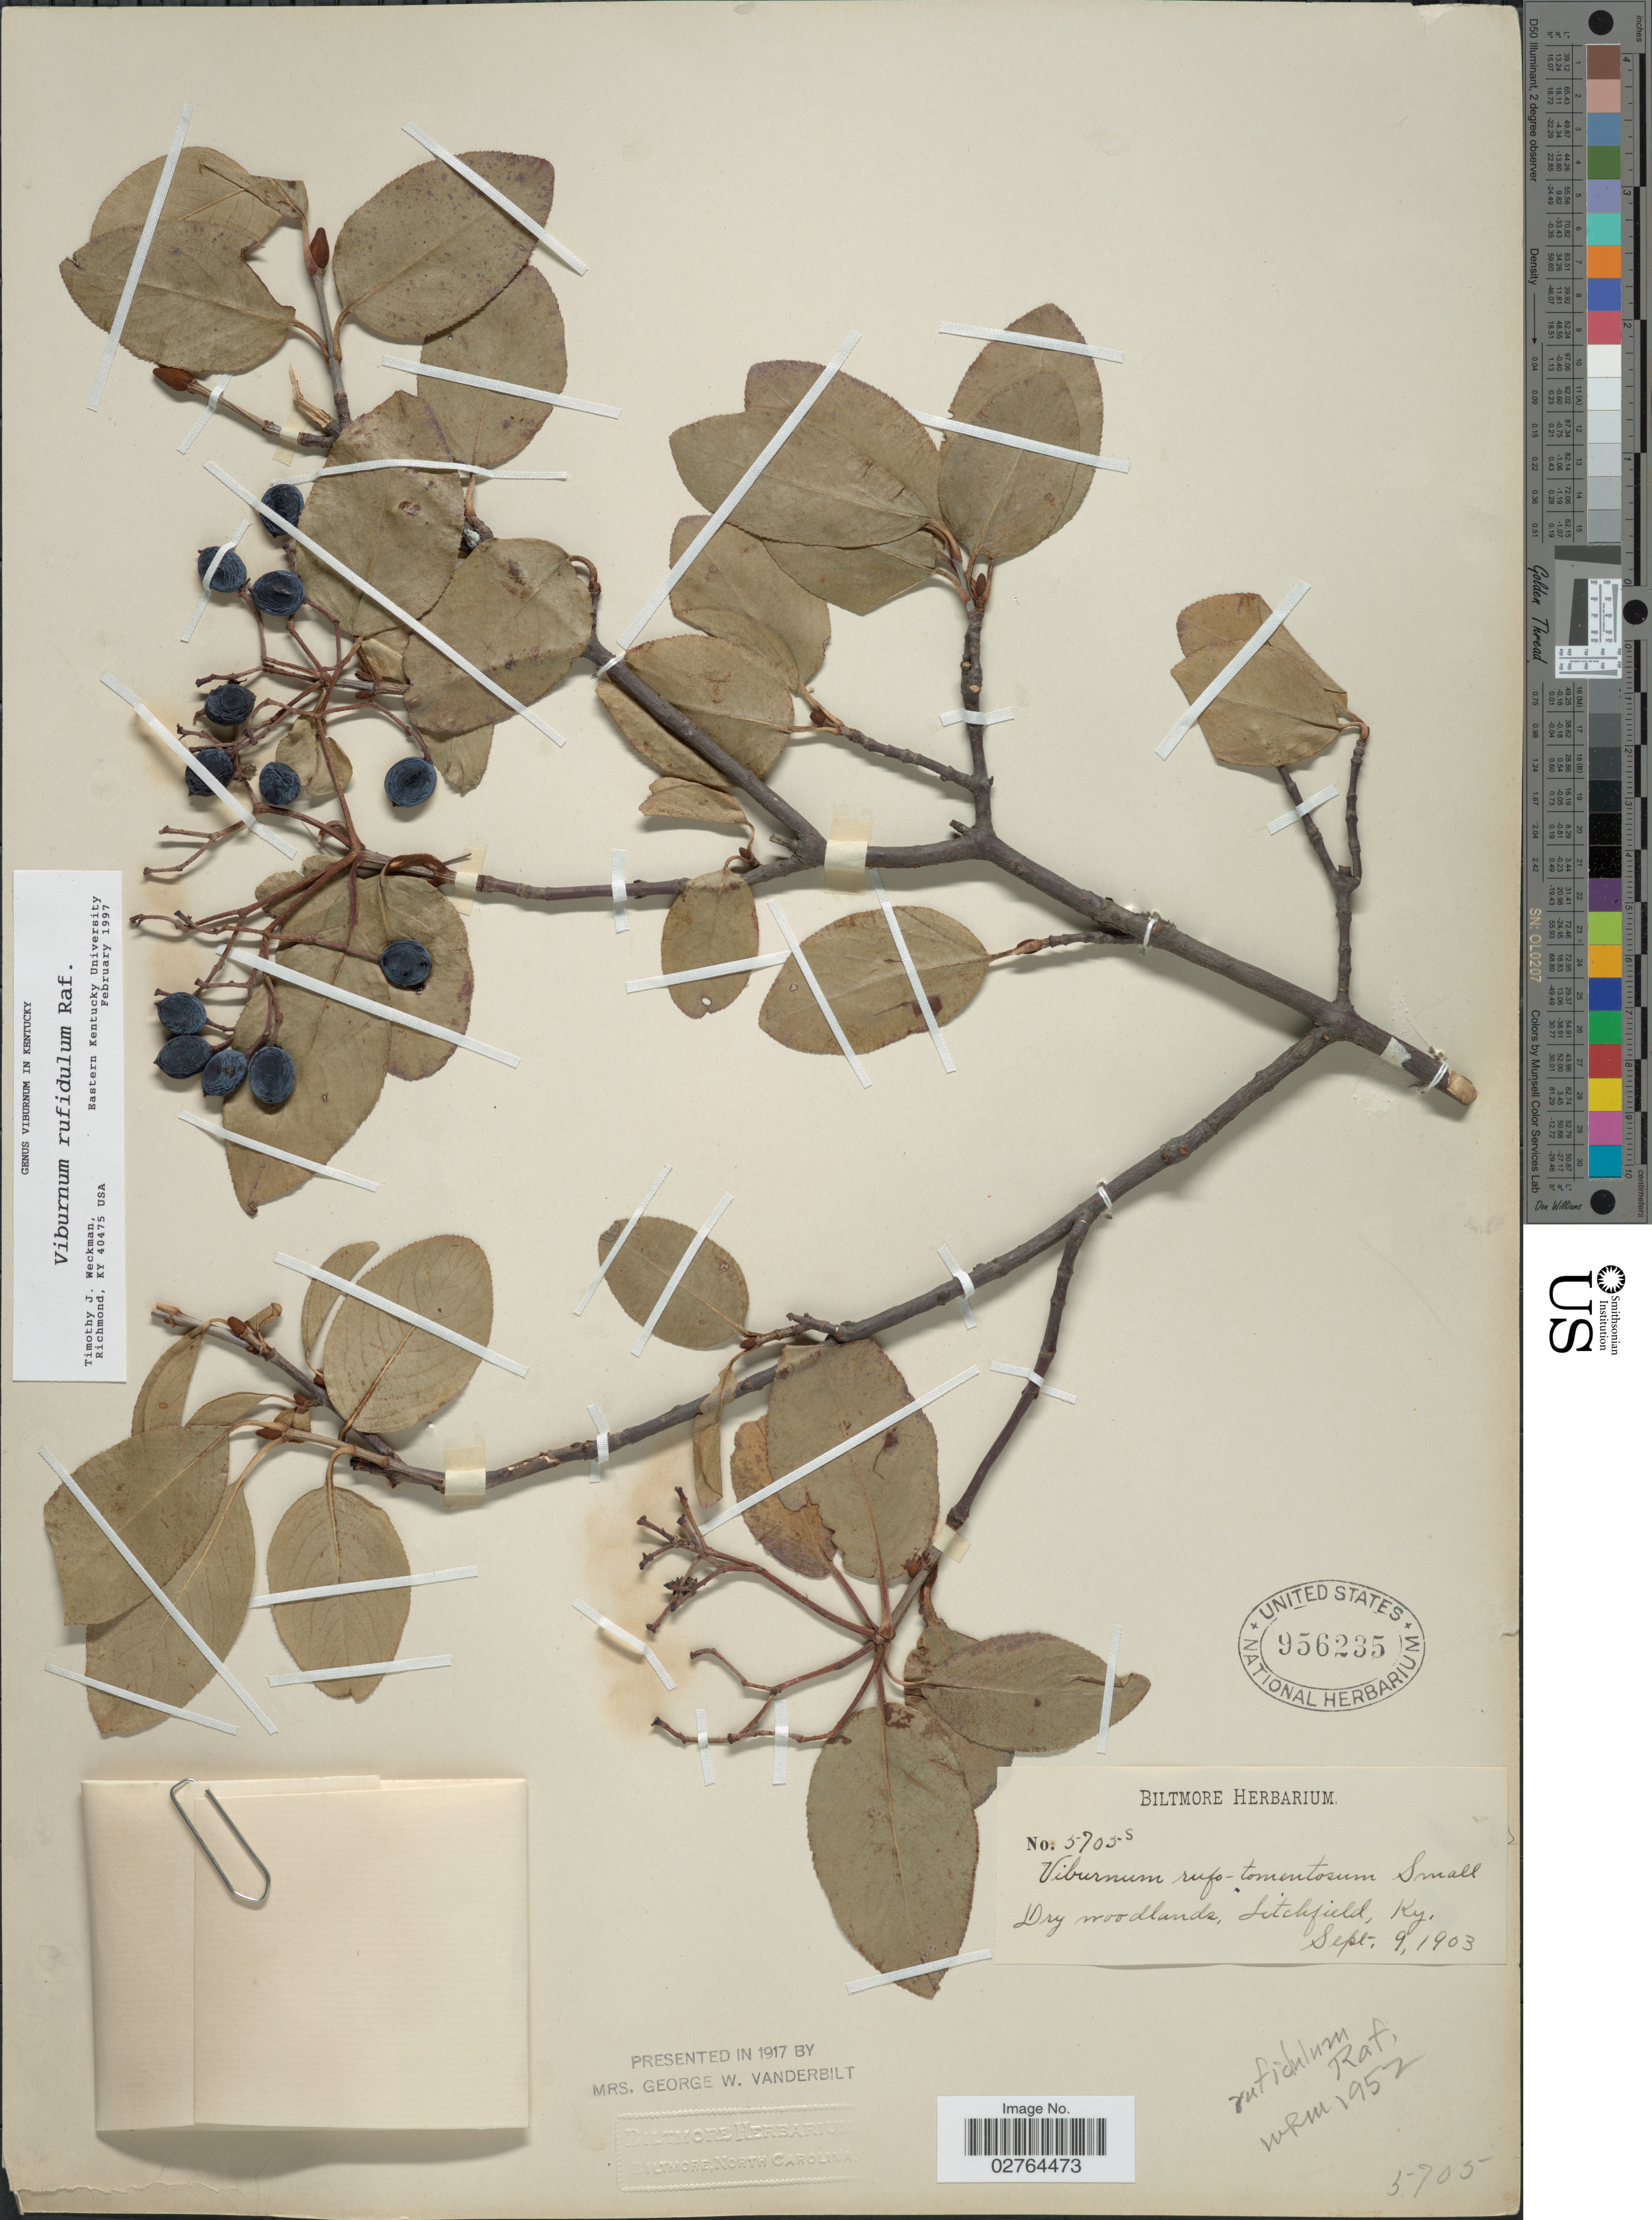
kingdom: Plantae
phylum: Tracheophyta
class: Magnoliopsida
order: Dipsacales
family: Viburnaceae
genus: Viburnum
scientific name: Viburnum rufidulum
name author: Raf.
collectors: ex herb. Biltmore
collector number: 5705s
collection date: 1903-09-09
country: United States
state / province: Kentucky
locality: Litchfield, Ky.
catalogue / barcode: US 956235